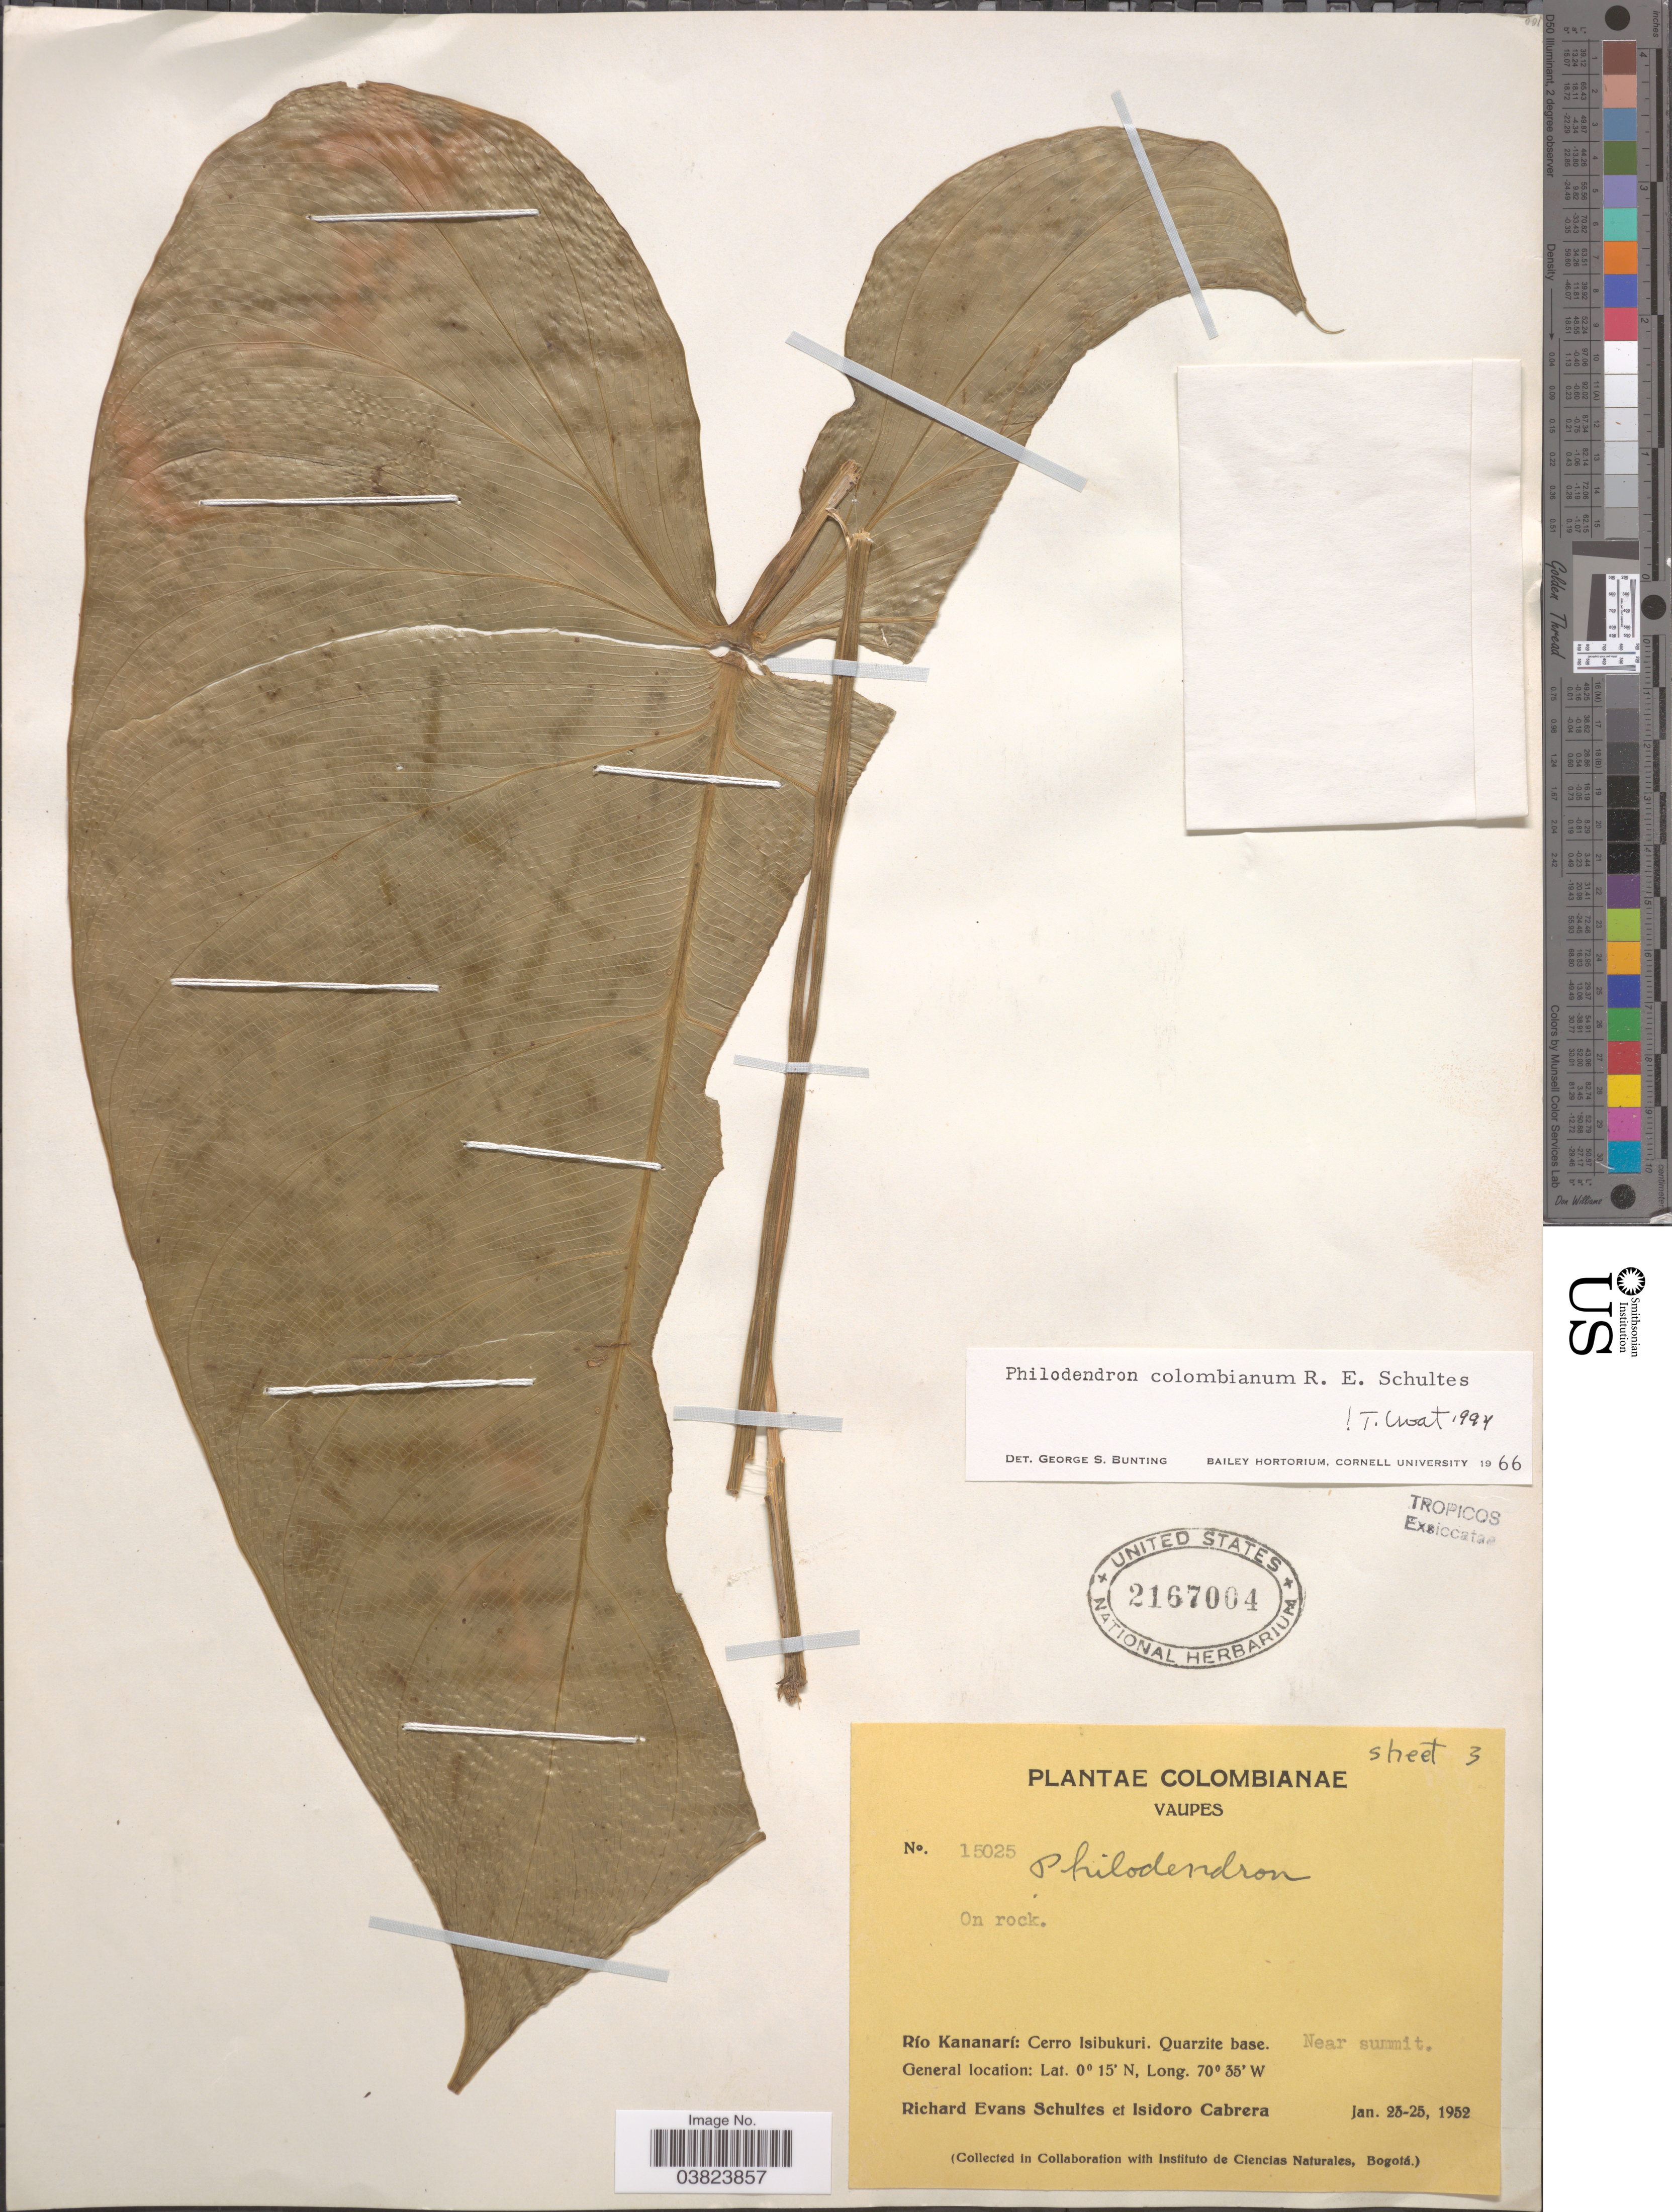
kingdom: Plantae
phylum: Tracheophyta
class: Liliopsida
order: Alismatales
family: Araceae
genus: Philodendron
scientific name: Philodendron colombianum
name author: R.E. Schult.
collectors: R. E. Schultes & I. Cabrera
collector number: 15025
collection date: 1952-01-23/1952-01-25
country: Colombia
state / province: Vaupés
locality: Río Kananarí: Cerro Isibukuri. Quarzite base. Near summit.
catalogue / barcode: US 2167004